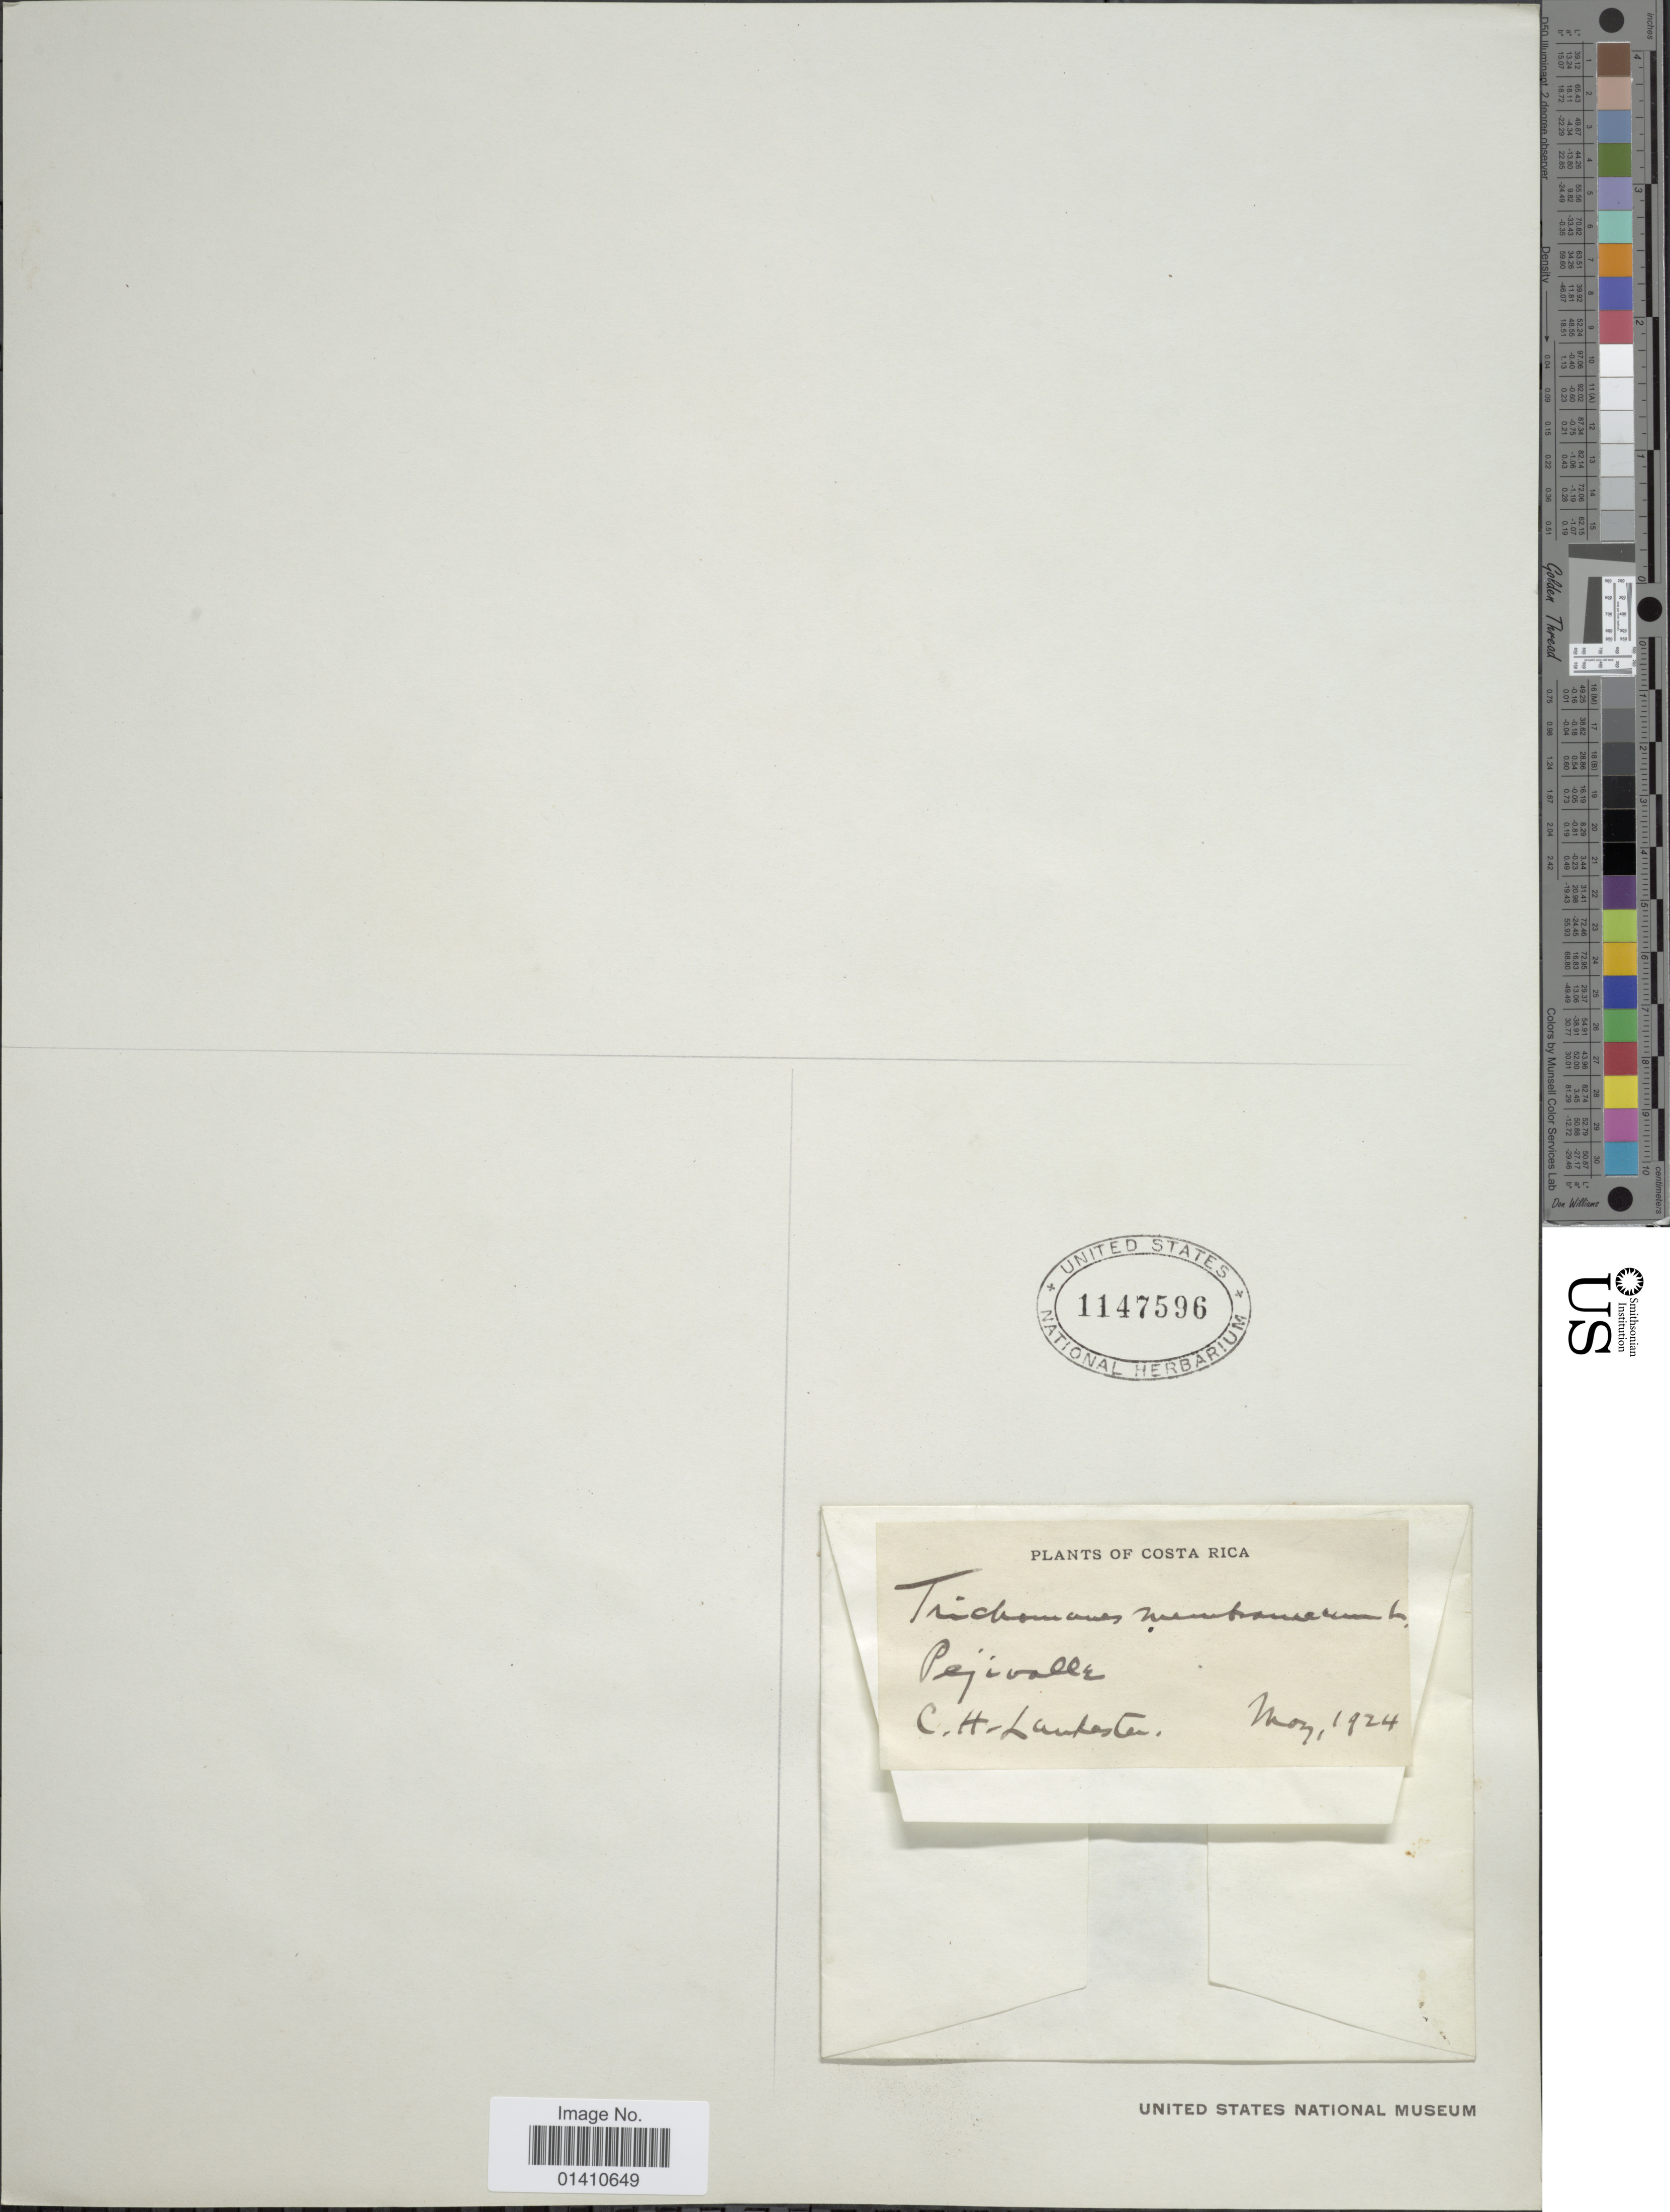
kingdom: Plantae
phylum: Tracheophyta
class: Polypodiopsida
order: Hymenophyllales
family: Hymenophyllaceae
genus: Didymoglossum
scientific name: Didymoglossum membranaceum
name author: (L.) Vareschi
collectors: C. H. Lankester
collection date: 1924-05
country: Costa Rica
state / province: Cartago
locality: Pejivalle [Pejibaye]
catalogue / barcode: US 1147596